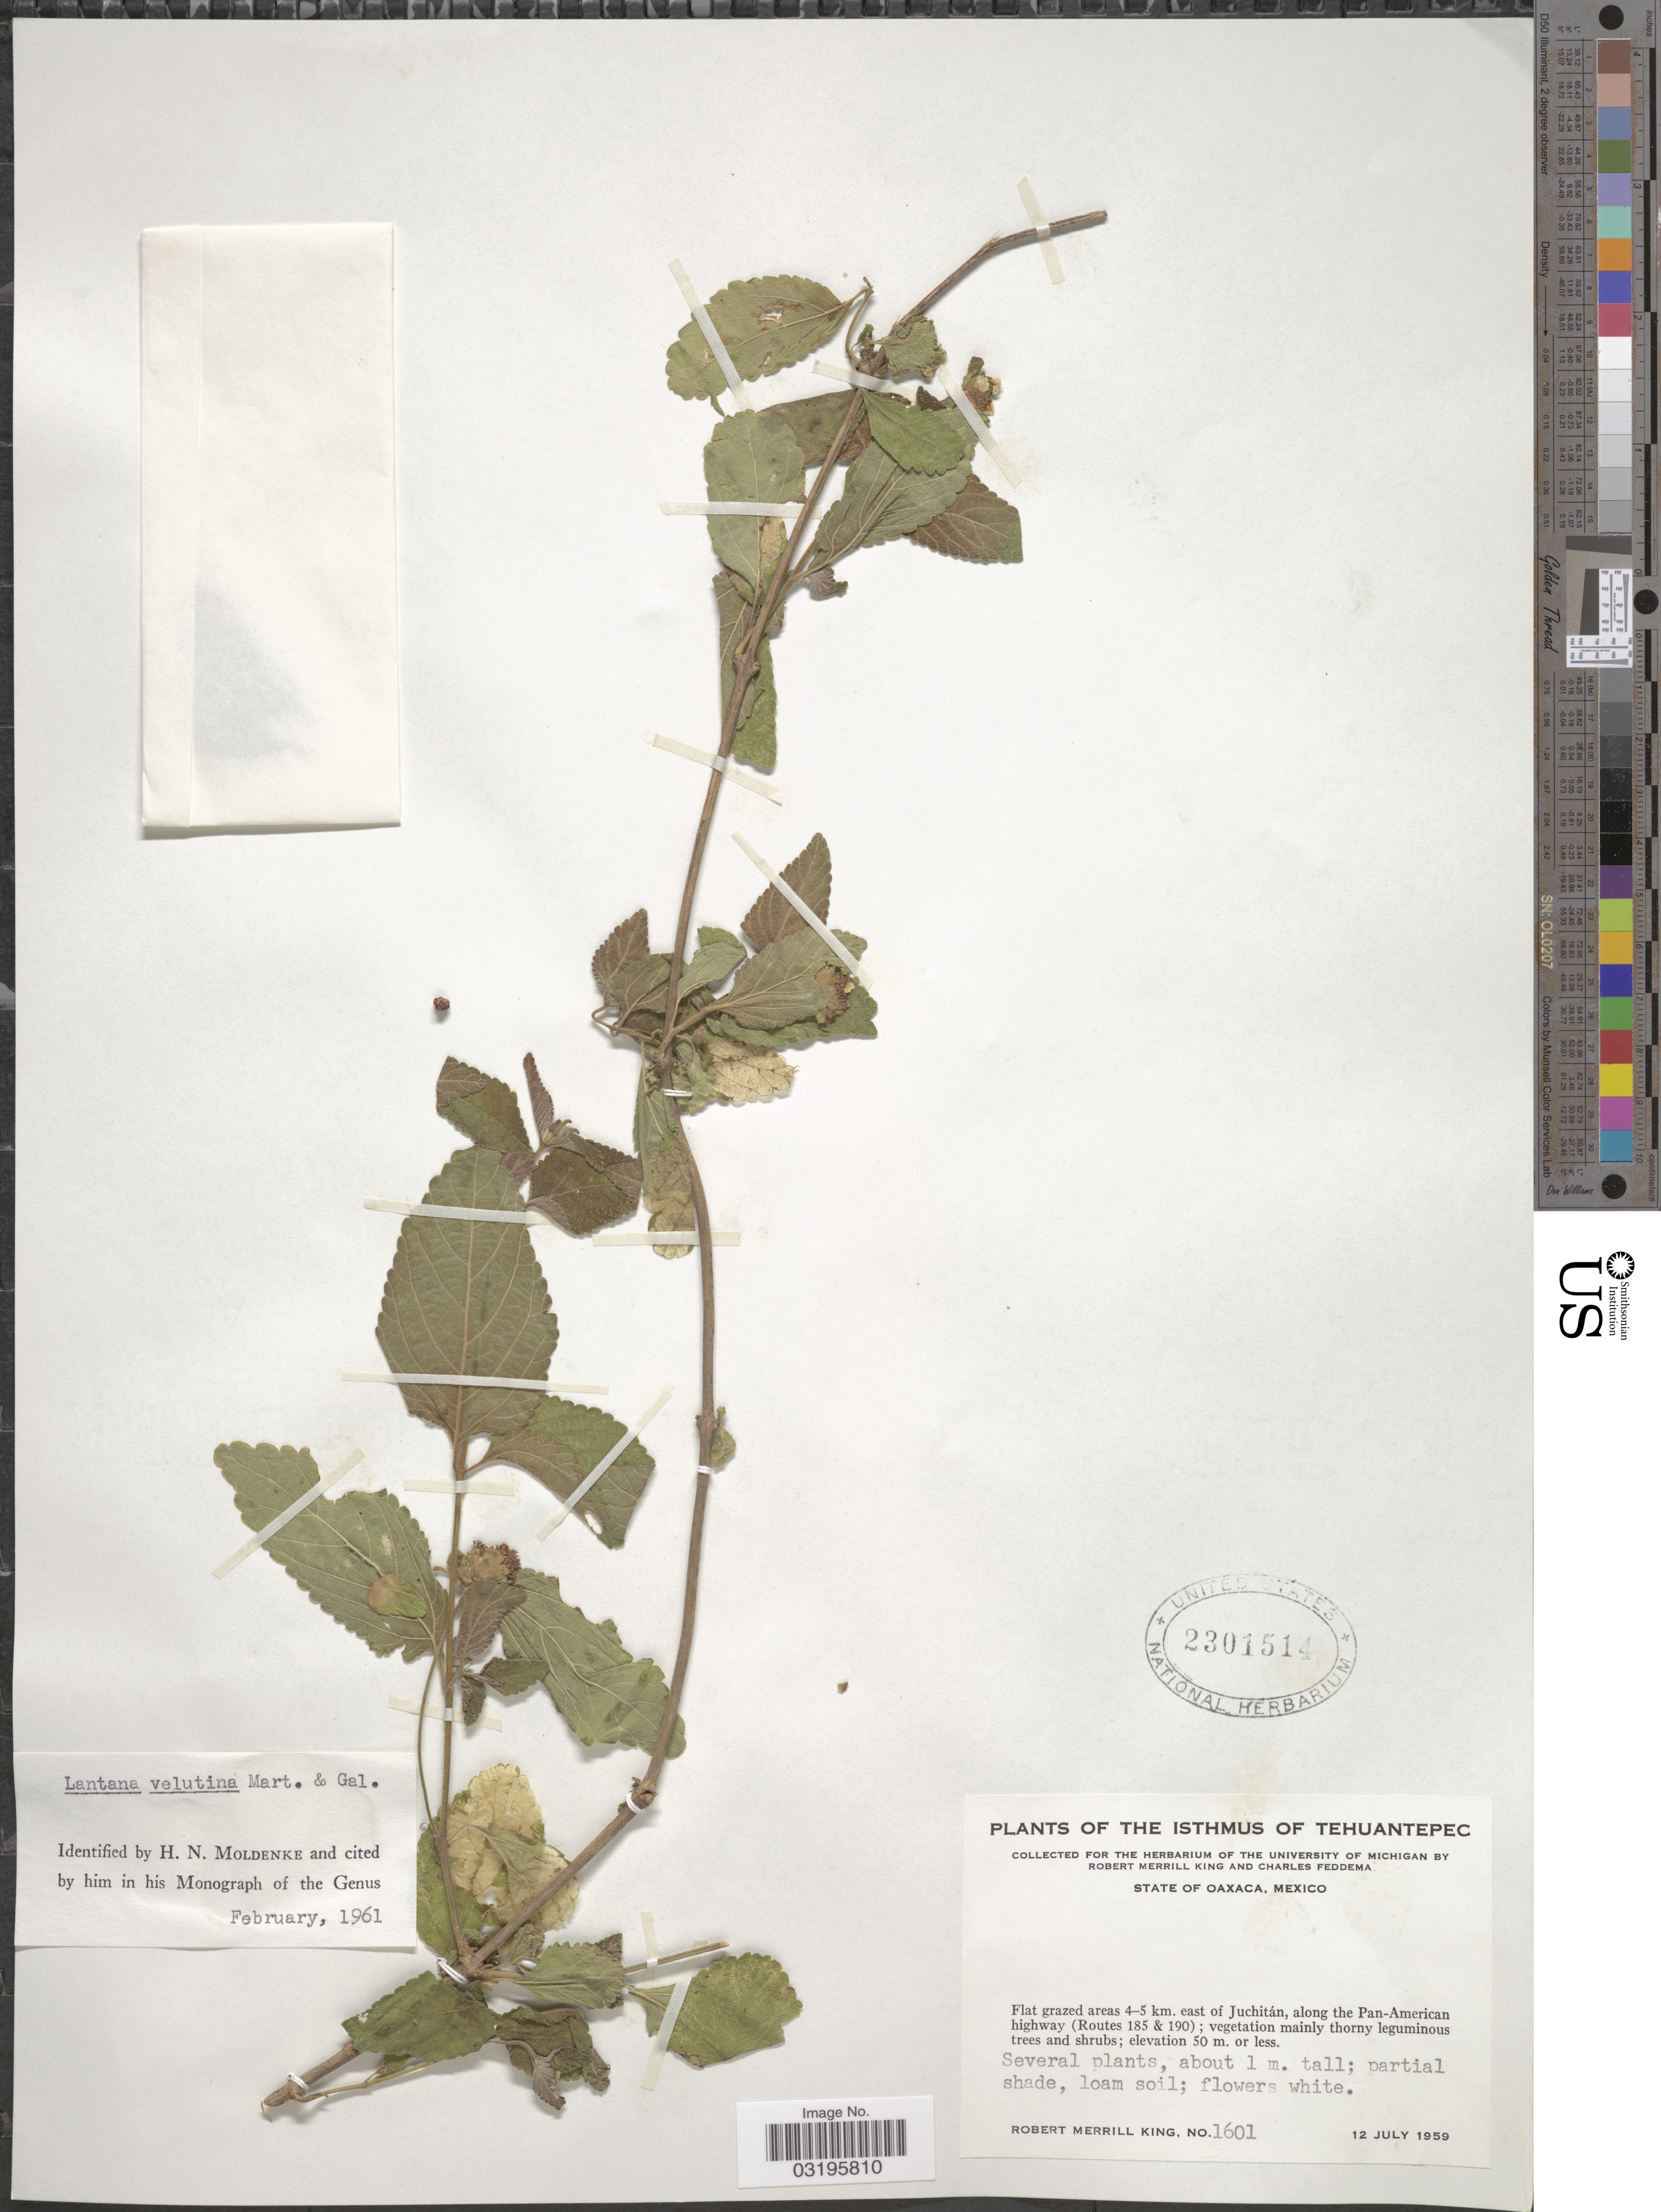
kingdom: Plantae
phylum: Tracheophyta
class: Magnoliopsida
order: Lamiales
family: Verbenaceae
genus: Lantana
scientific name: Lantana velutina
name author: M. Martens & Galeotti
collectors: R. M. King & C. Feddema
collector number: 1601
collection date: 1959-07-12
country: Mexico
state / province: Oaxaca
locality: Isthmus of Tehuantepec. Flat grazed areas 4-5 km. east of Juchitán, along the Pan-American highway (Routes 185 & 190).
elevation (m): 50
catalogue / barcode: US 2301514